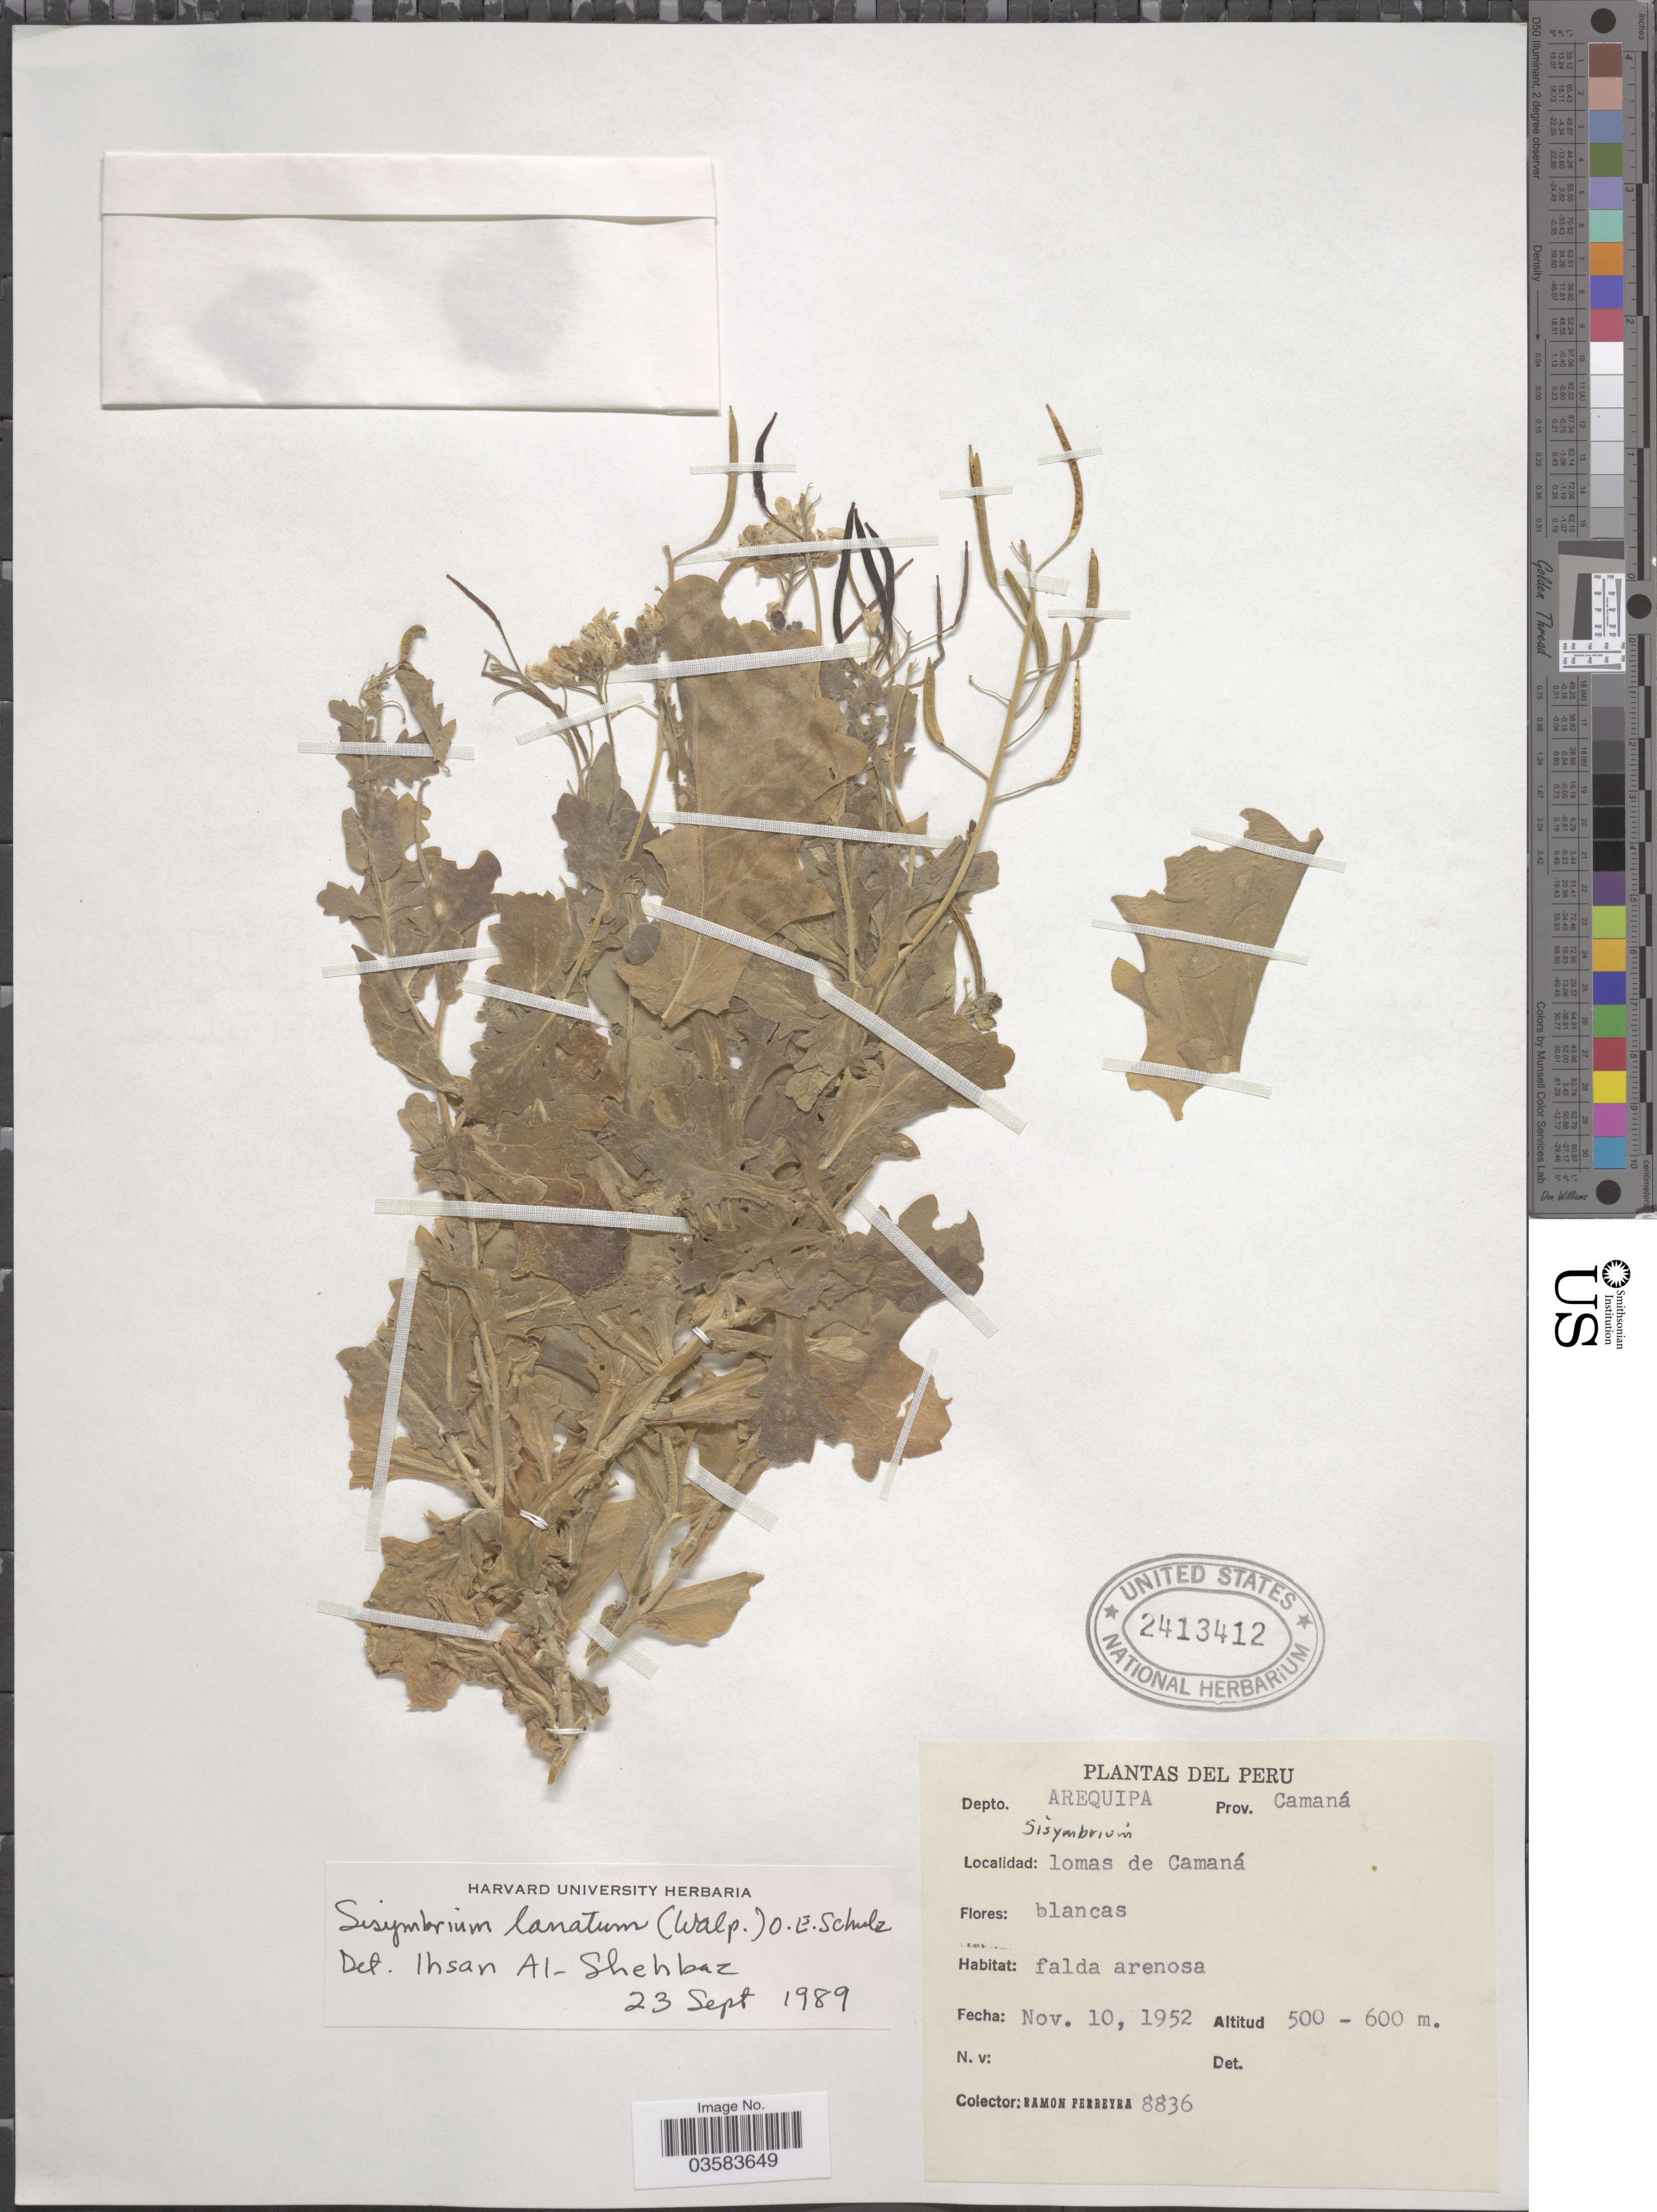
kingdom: Plantae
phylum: Tracheophyta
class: Magnoliopsida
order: Brassicales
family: Brassicaceae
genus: Neuontobotrys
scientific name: Neuontobotrys lanata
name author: (Walpers) Al-Shehbaz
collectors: R. A. Ferreyra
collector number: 8836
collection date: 1952-11-10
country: Peru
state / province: Arequipa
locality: Depto. Arequipa. Prov. Camaná. Lomas de Camaná.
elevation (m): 500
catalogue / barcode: US 2413412